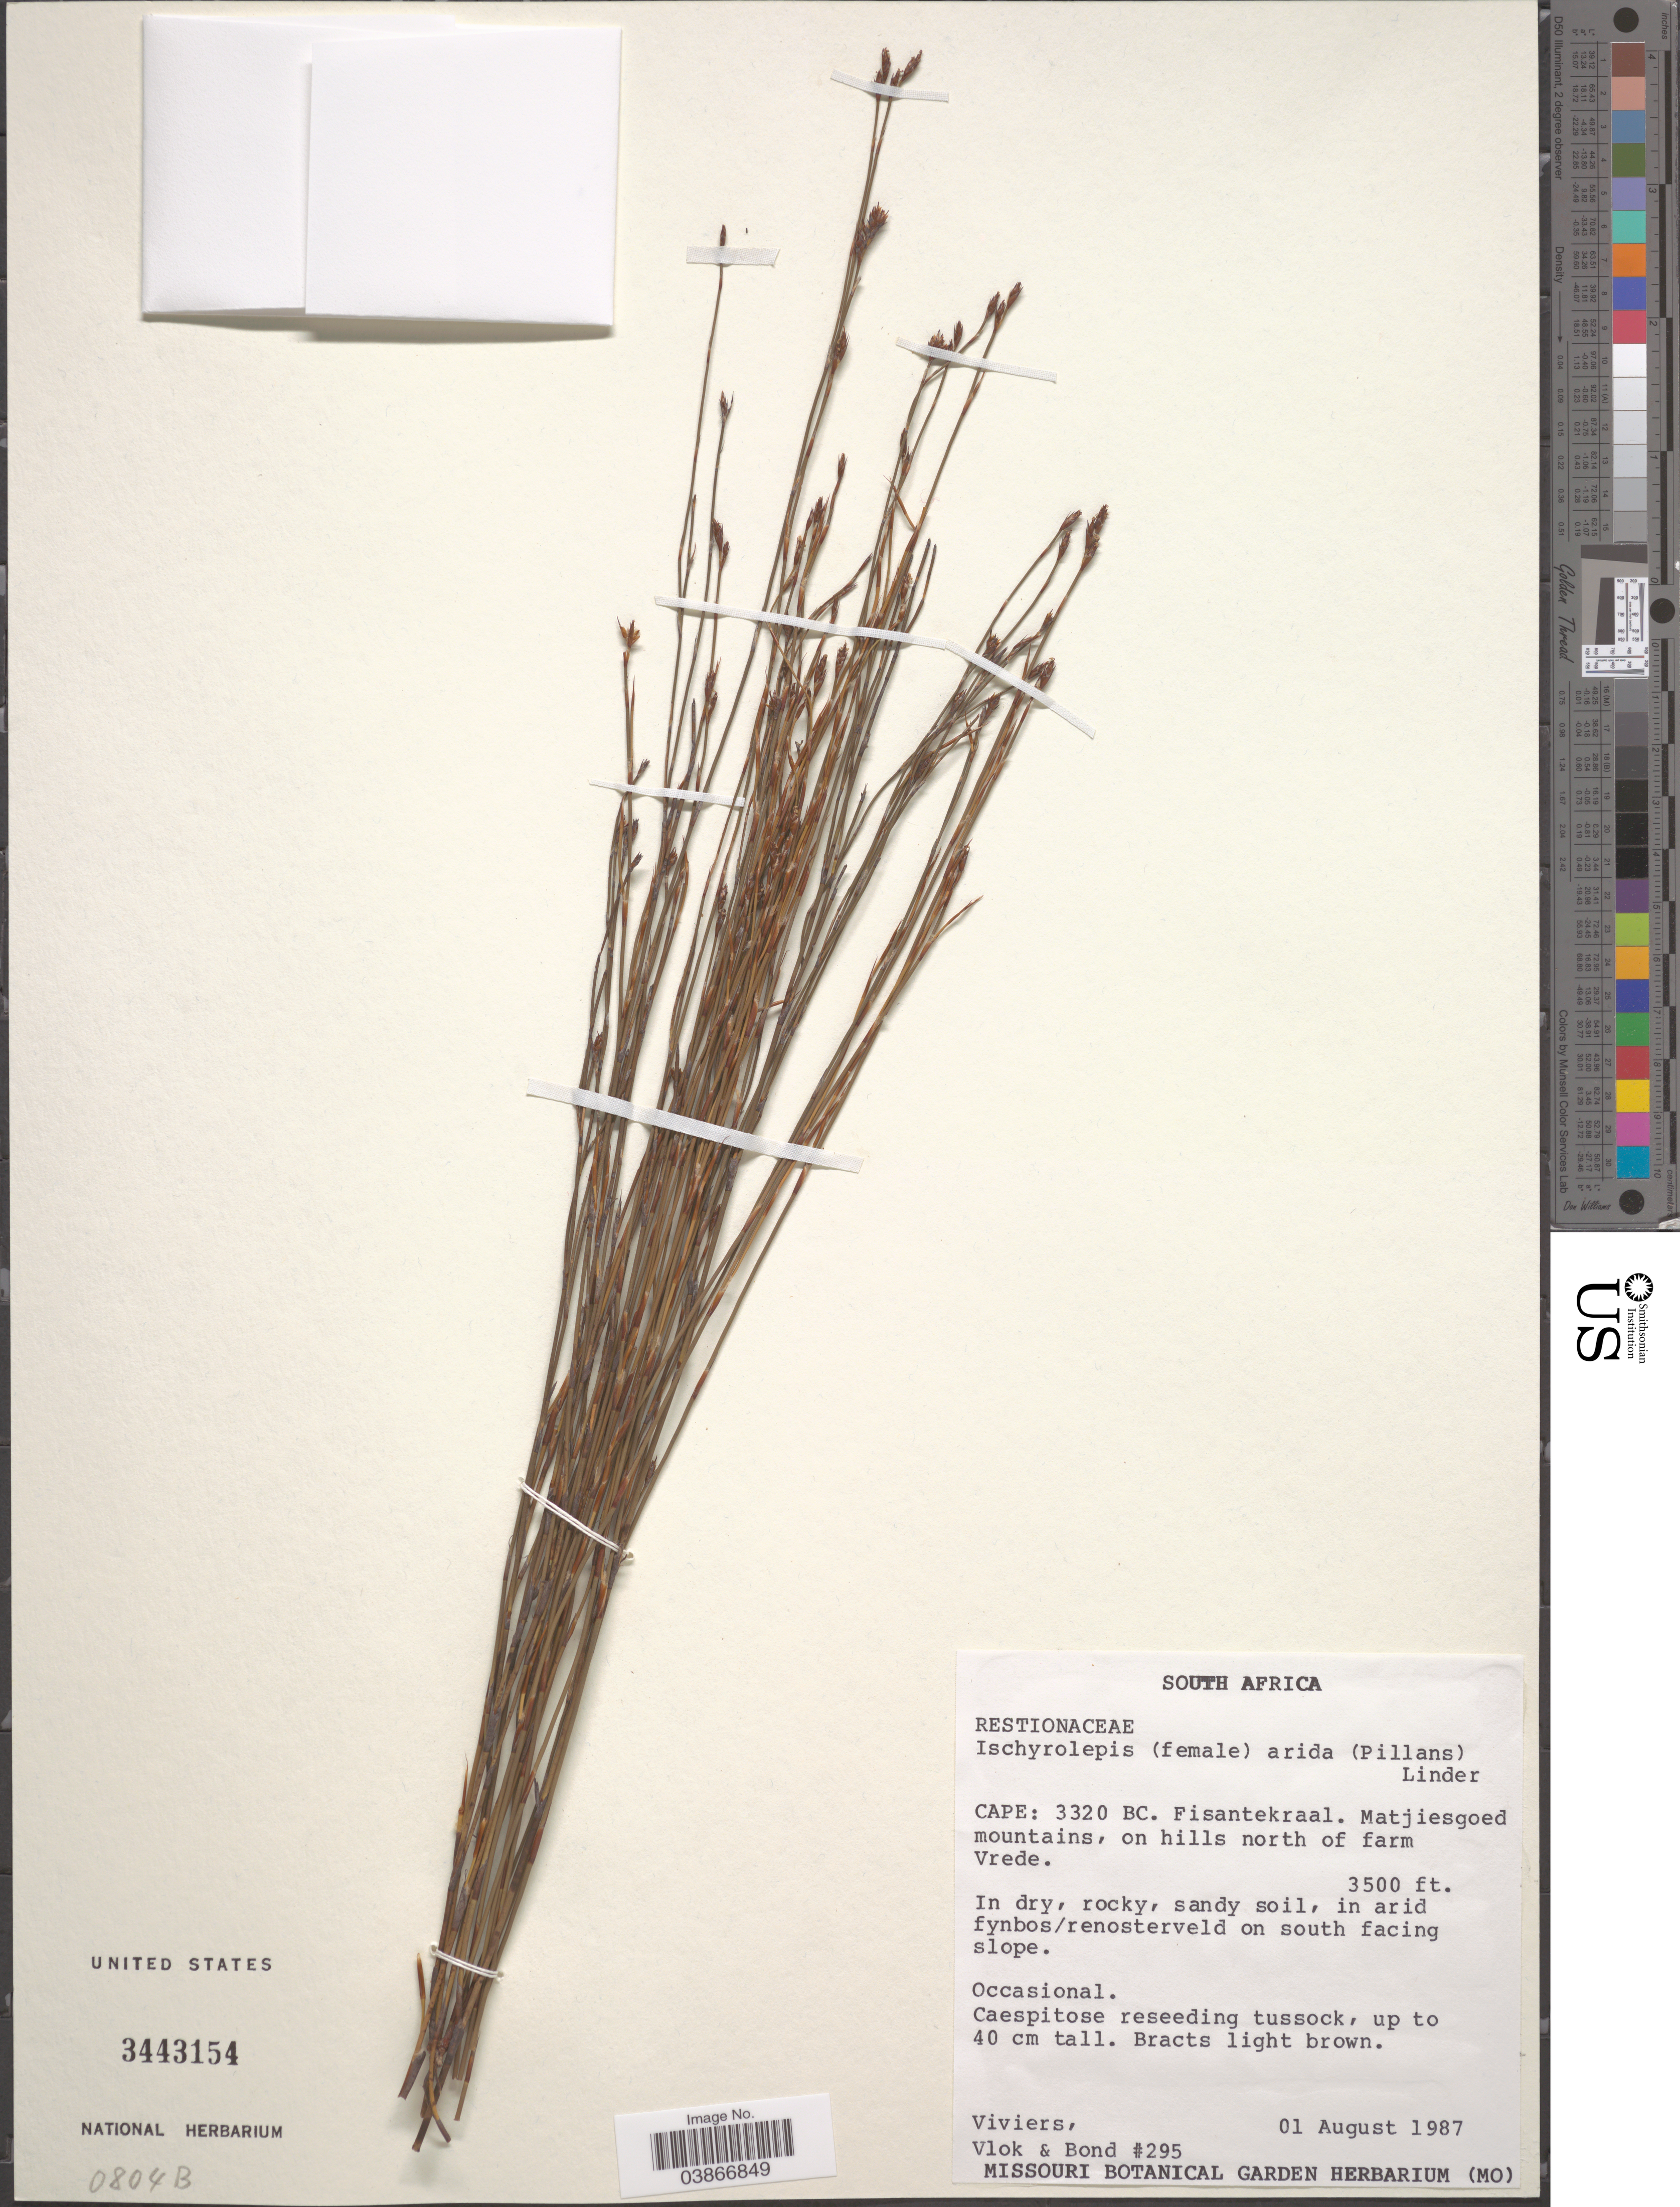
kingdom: Plantae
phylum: Tracheophyta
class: Liliopsida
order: Poales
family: Restionaceae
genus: Restio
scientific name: Restio aridus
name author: Pillans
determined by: Strong, Mark T., (BOT), Smithsonian Institution - National Museum of Natural History (UNITED STATES)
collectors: M. Viviers, Vlok & -. Bond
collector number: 295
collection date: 1987-08-01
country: South Africa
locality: Cape: 3320 BC. Fisantekraal. Matjiesgoed mountains, on hills north of farm Vrede. On south facing slope.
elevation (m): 1067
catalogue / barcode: US 3443154